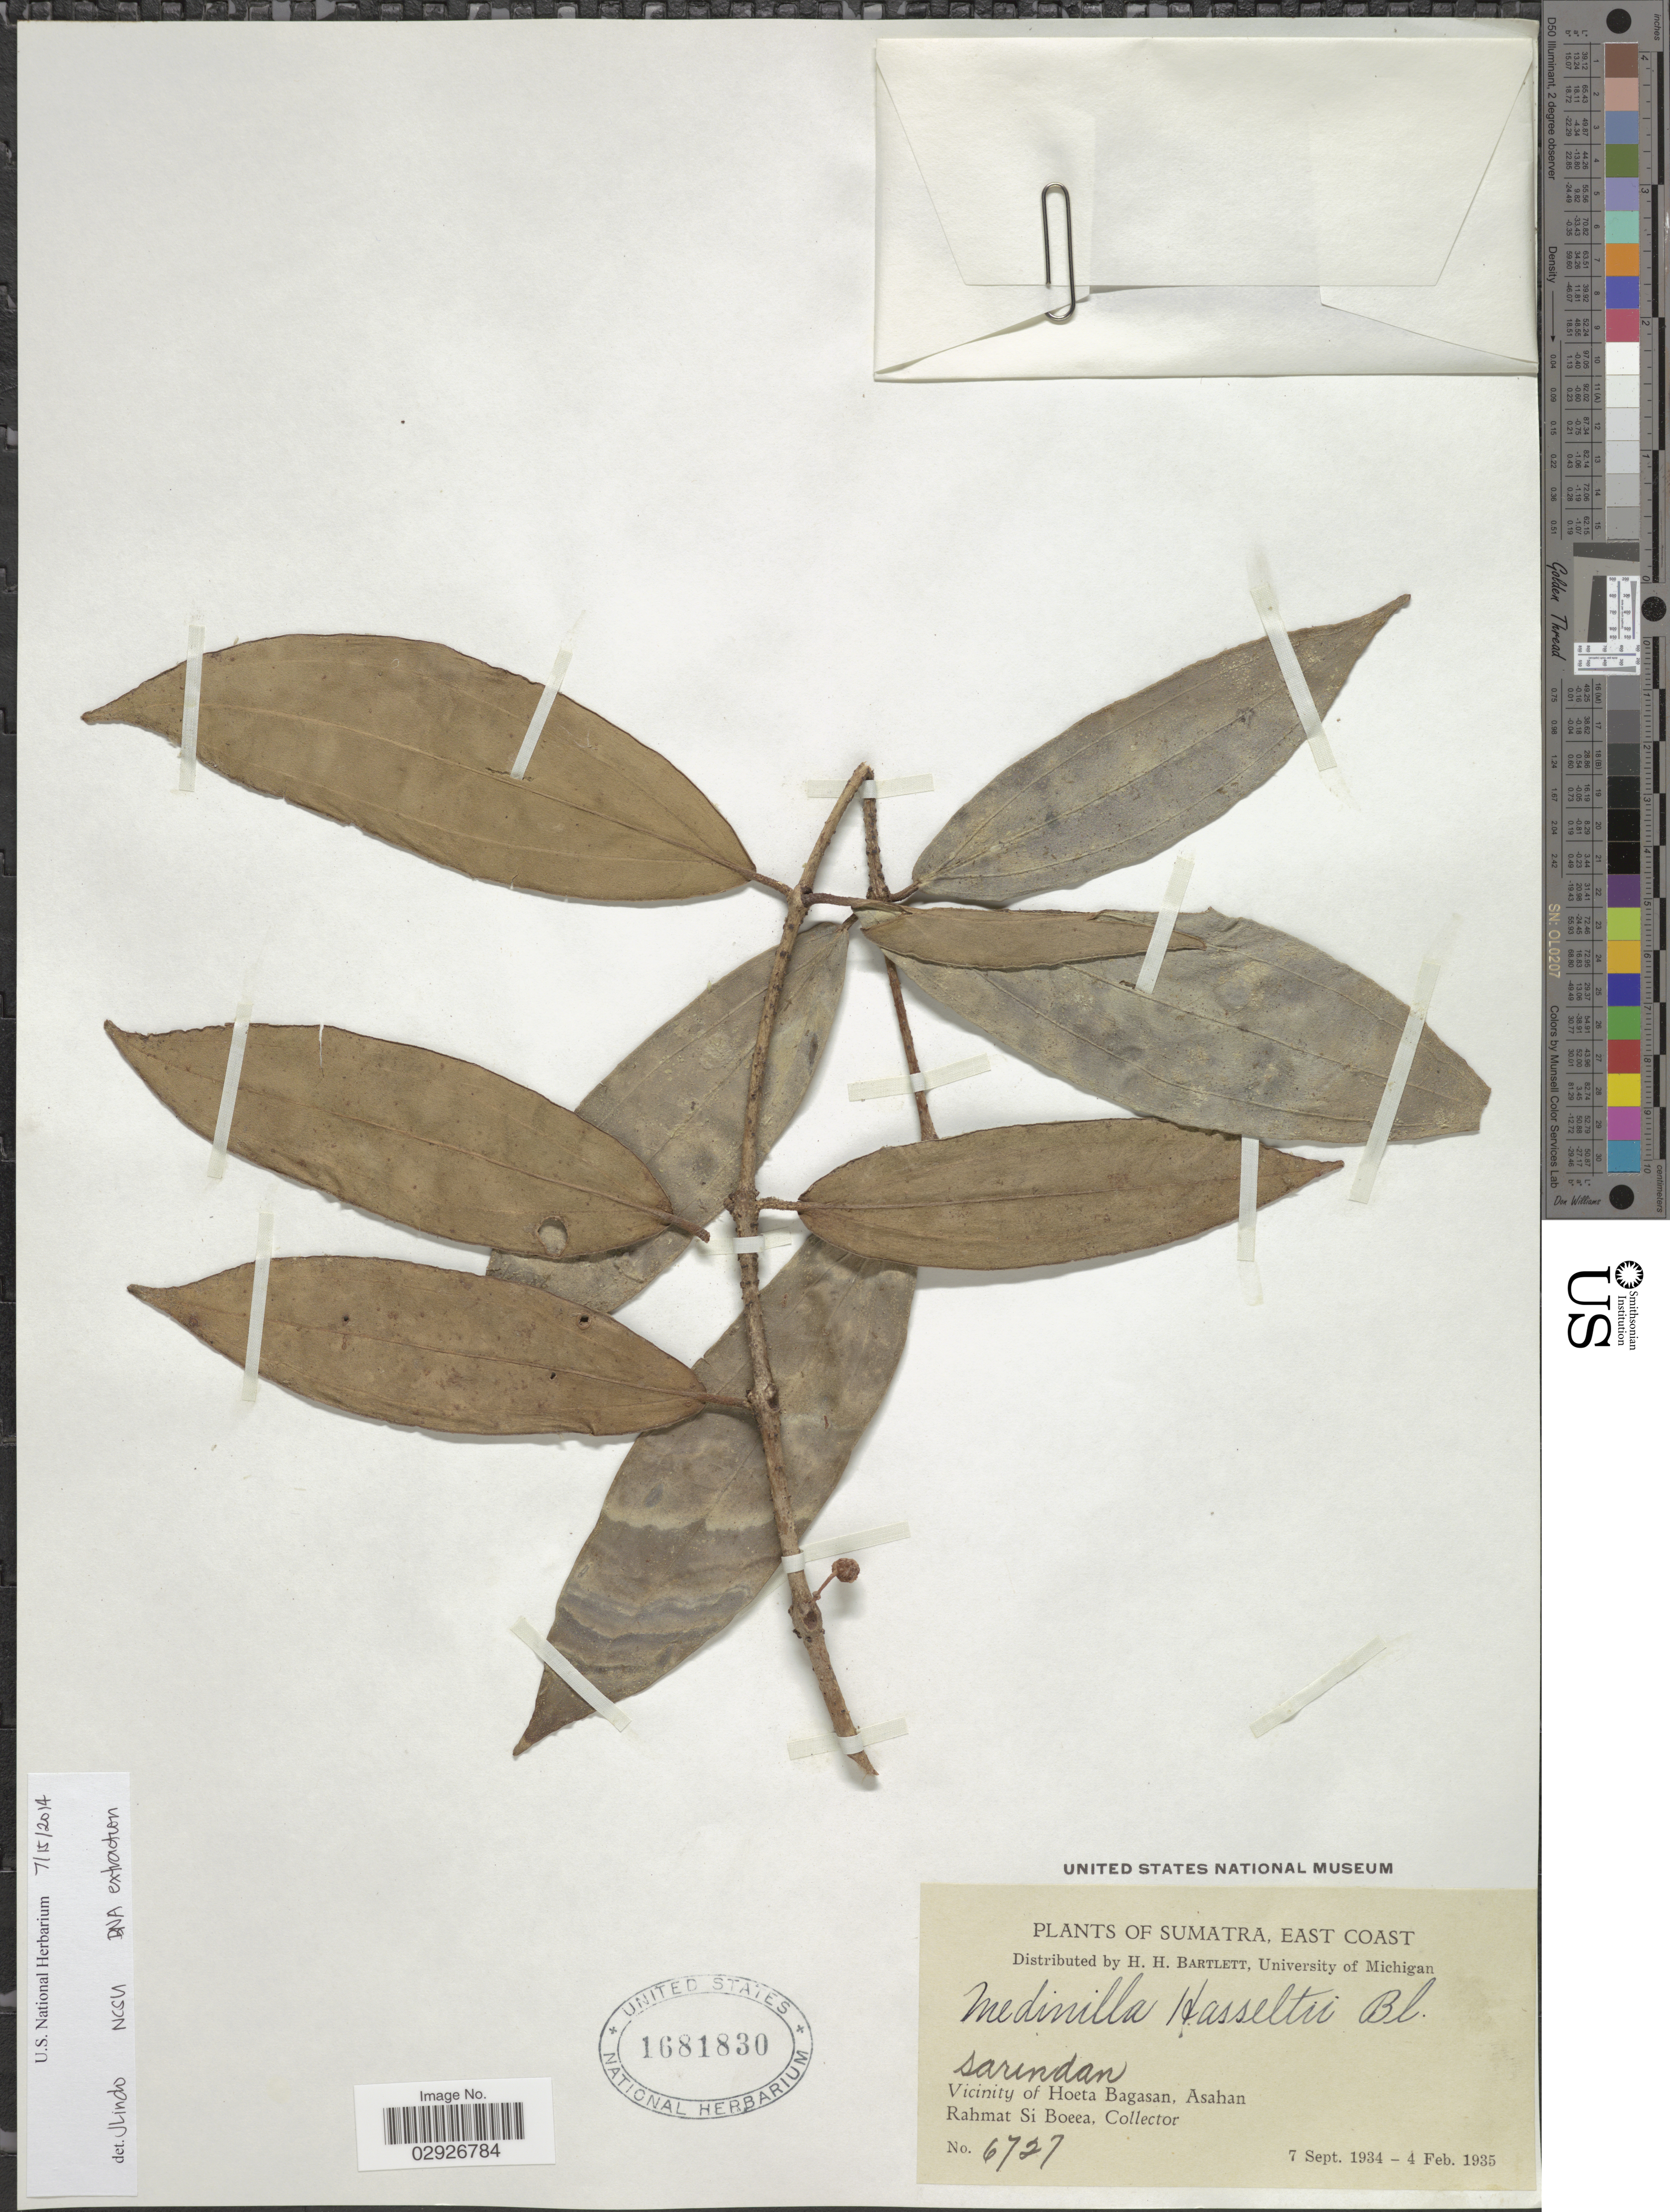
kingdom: Plantae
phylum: Tracheophyta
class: Magnoliopsida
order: Myrtales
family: Melastomataceae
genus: Medinilla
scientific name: Medinilla hasseltii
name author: Blume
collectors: Rahmat Si Boeea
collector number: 6727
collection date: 1934-09-07/1935-02-04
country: Indonesia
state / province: Sumatra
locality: East Coast. Vicinity of Hoeta Bagasan, Asahan.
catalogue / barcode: US 1681830